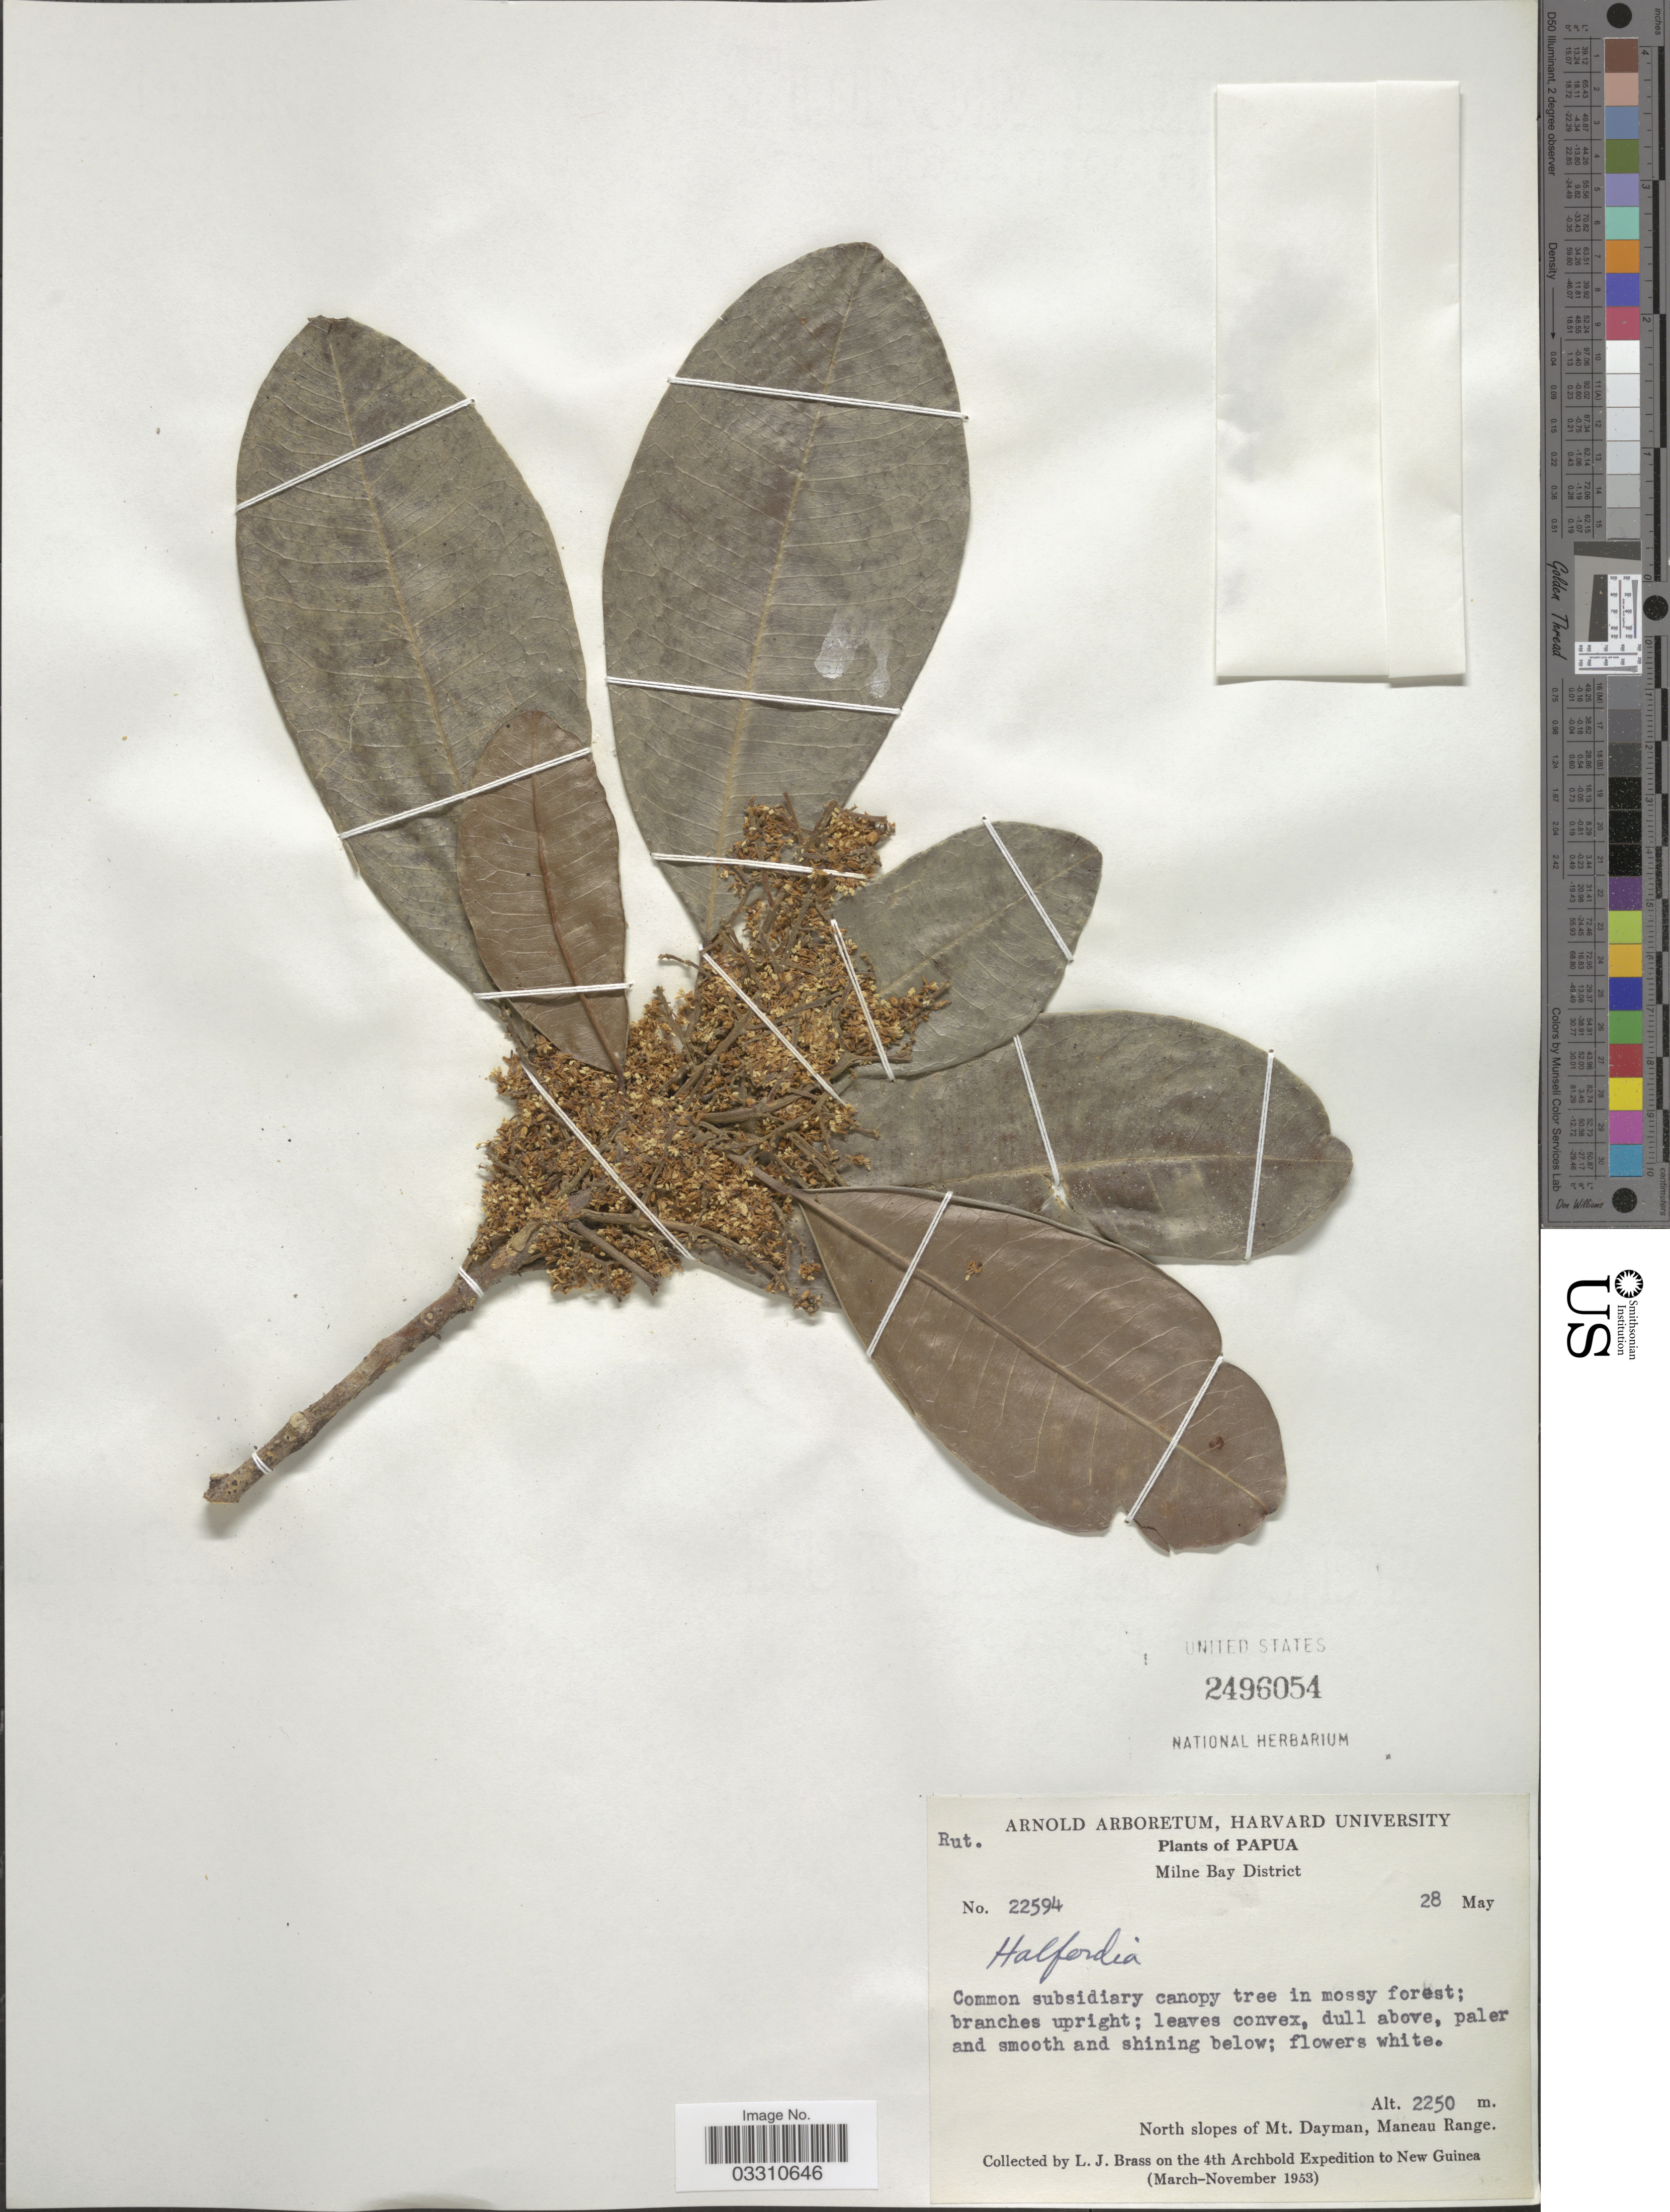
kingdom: Plantae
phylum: Tracheophyta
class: Magnoliopsida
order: Sapindales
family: Rutaceae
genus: Halfordia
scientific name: Halfordia sp.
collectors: L. J. Brass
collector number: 22594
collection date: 1953-05-28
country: Papua New Guinea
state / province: Milne Bay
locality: Papua. Milne Bay District. North slopes of Mt. Dayman, Maneau Range. New Guinea.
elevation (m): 2250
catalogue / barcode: US 2496054